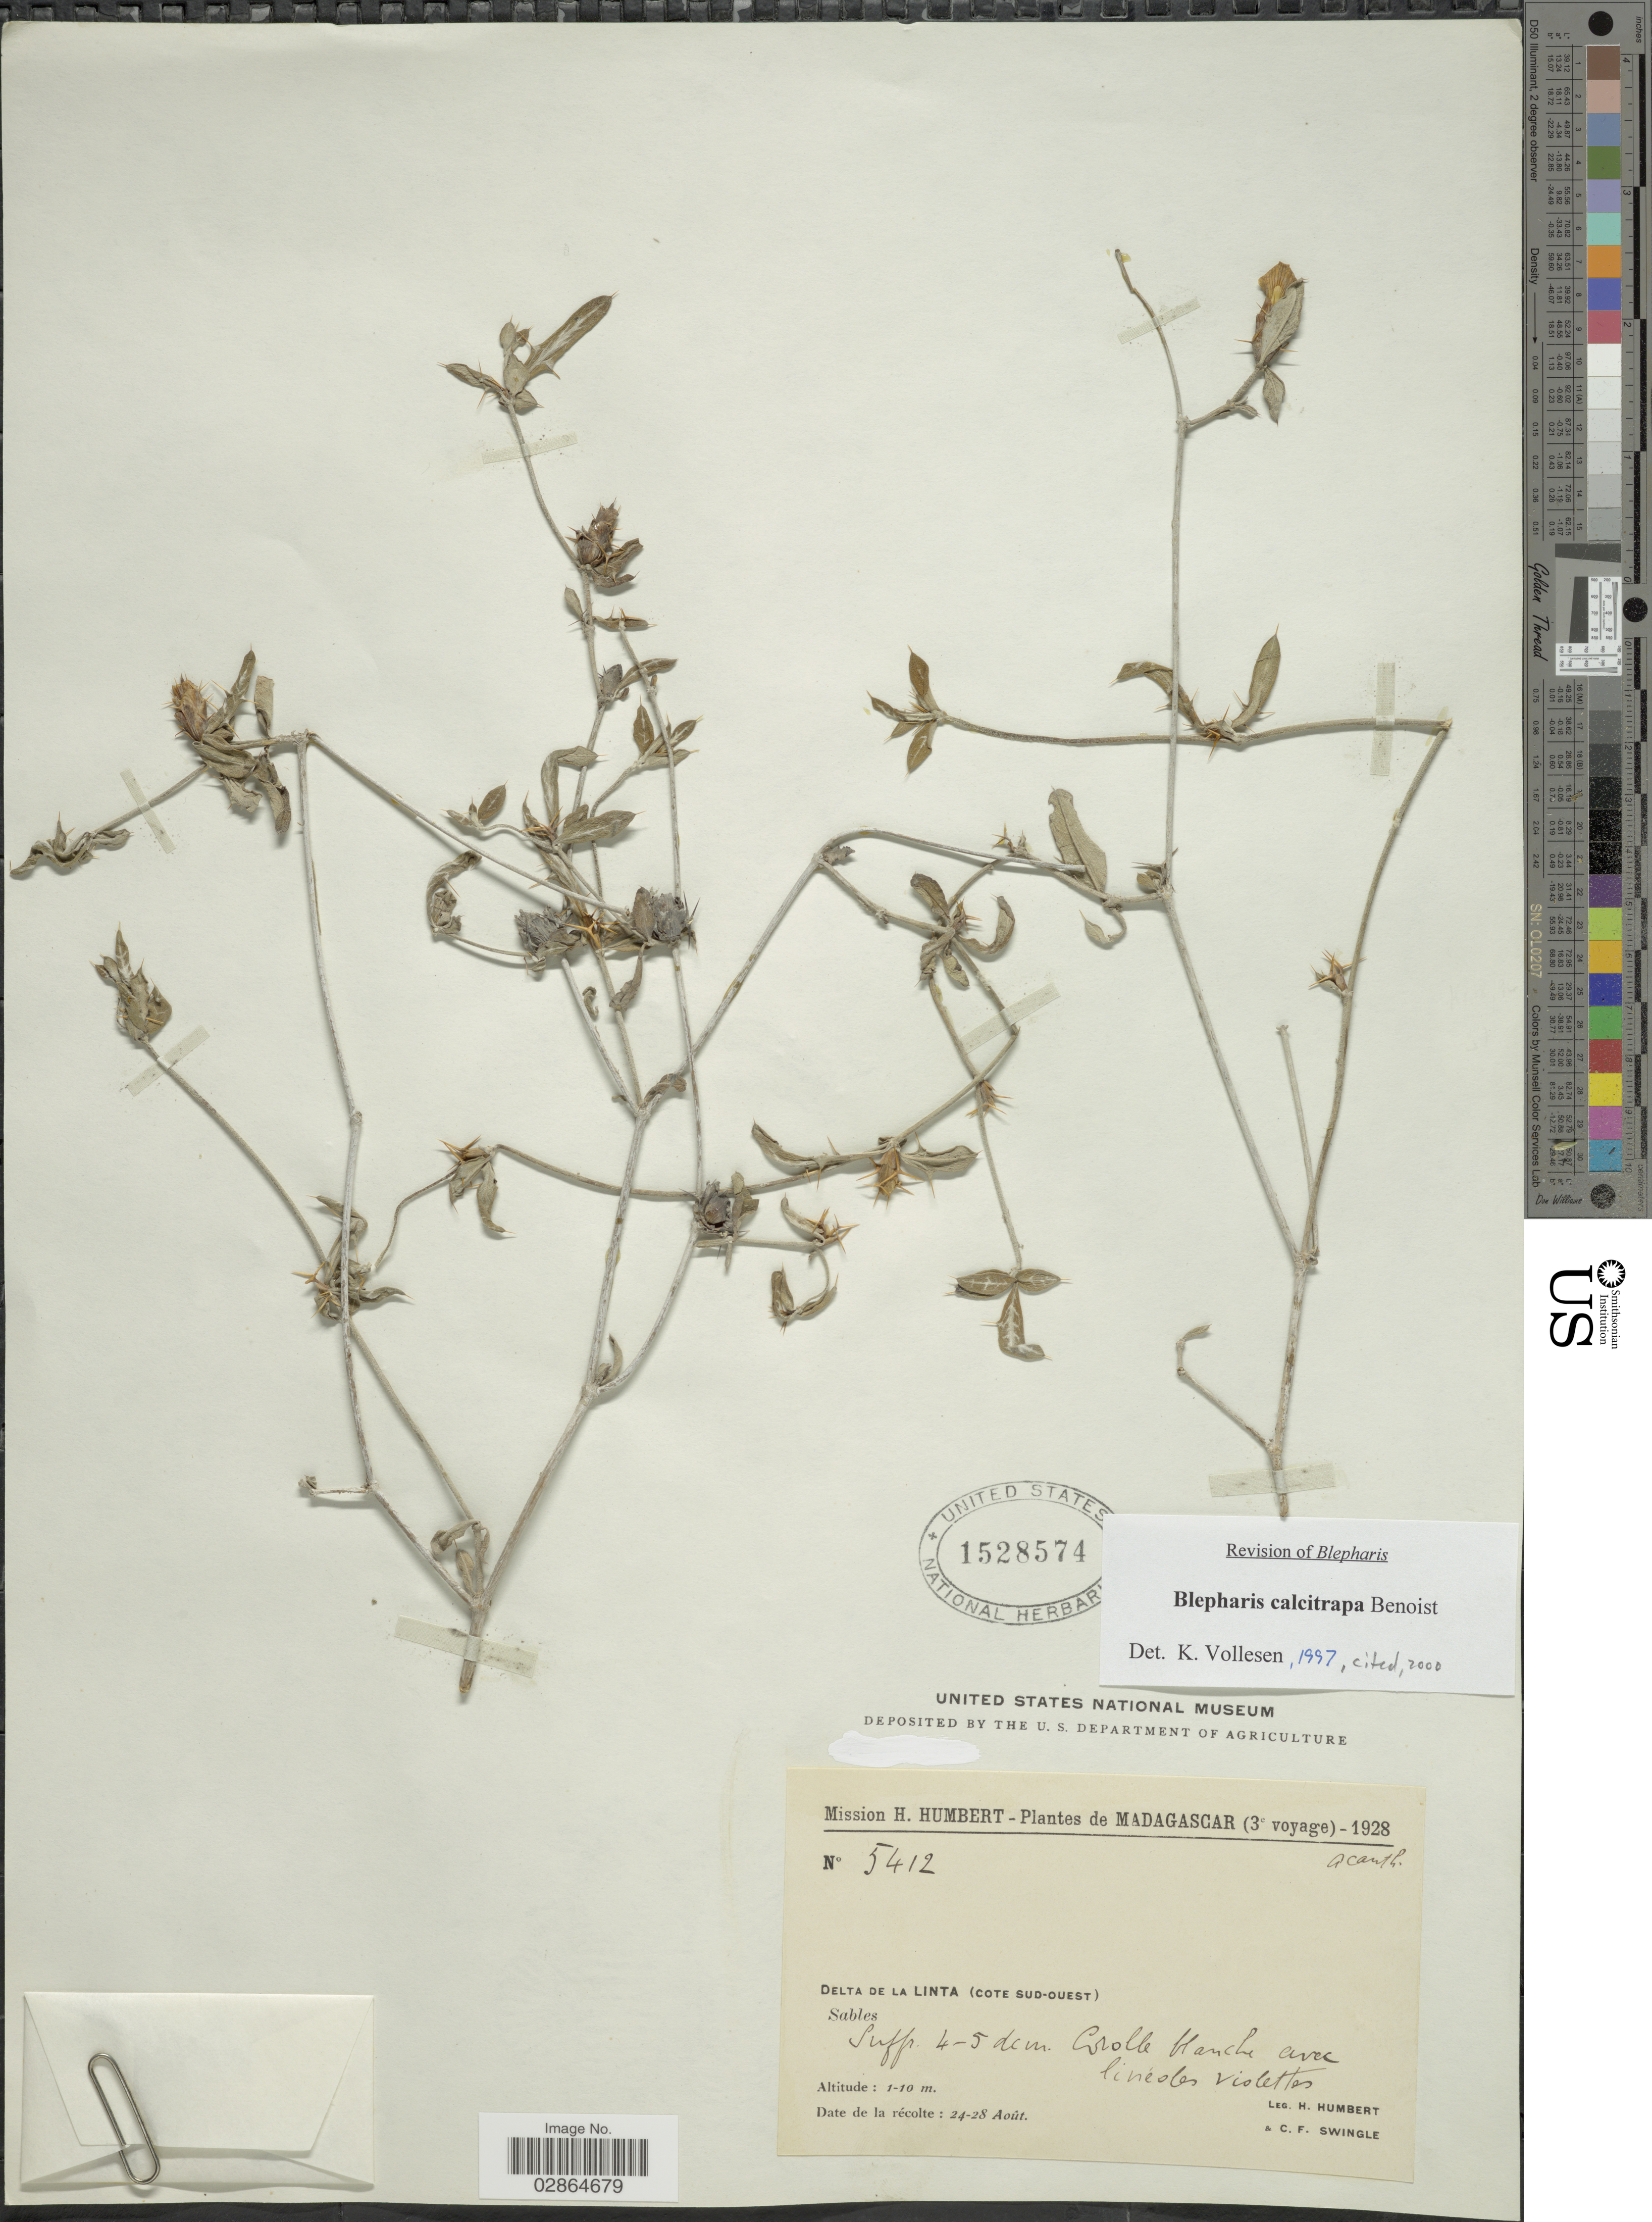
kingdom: Plantae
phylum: Tracheophyta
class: Magnoliopsida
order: Lamiales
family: Acanthaceae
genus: Blepharis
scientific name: Blepharis calcitrapa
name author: Benoist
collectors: H. Humbert & C. Swingle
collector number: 5412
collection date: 1928-08-24/1928-08-28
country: Madagascar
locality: Delta de la Linta (Cote Sud-Ouest), Sables.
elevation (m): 1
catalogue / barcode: US 1528574